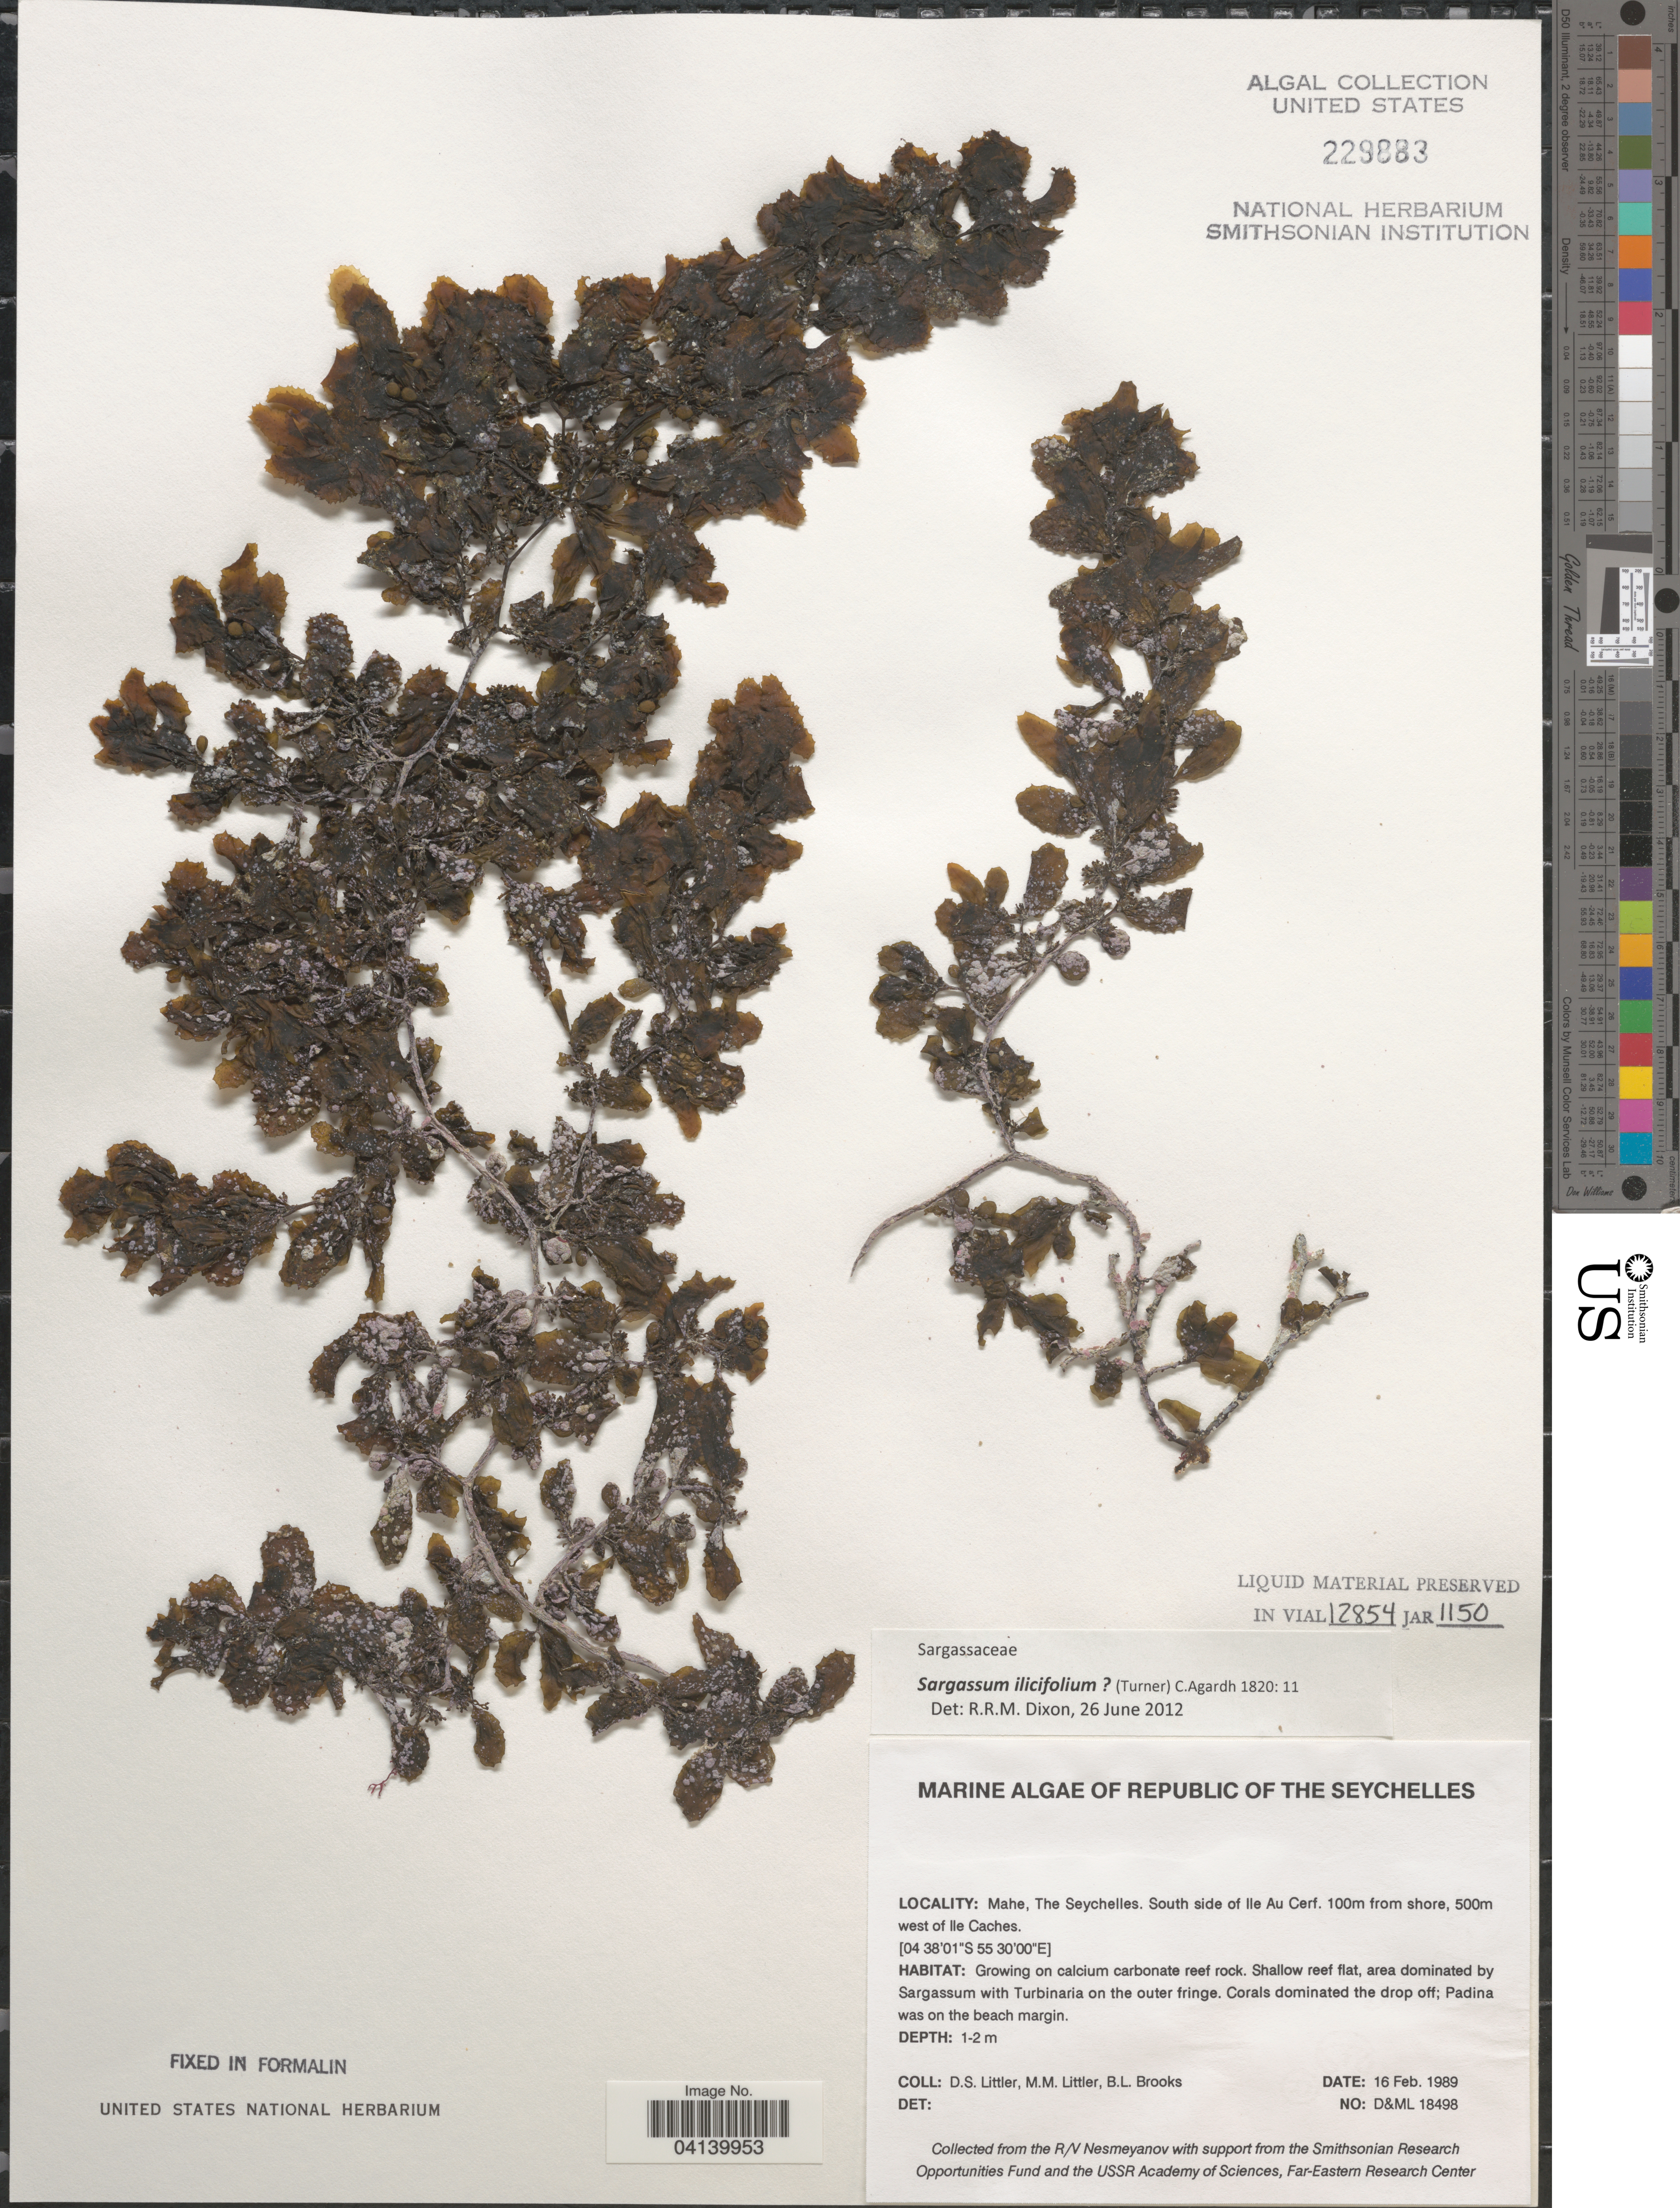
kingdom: Chromista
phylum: Ochrophyta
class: Phaeophyceae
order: Fucales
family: Sargassaceae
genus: Sargassum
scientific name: Sargassum ilicifolium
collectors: D. S. Littler & B. Brooks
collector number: D&ML18498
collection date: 1989-02-16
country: Seychelles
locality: Republic of The Seychelles. Mahe. South side of Ile Au Cerf. 100m from shore, 500m west of Ile Caches.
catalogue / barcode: US 229883